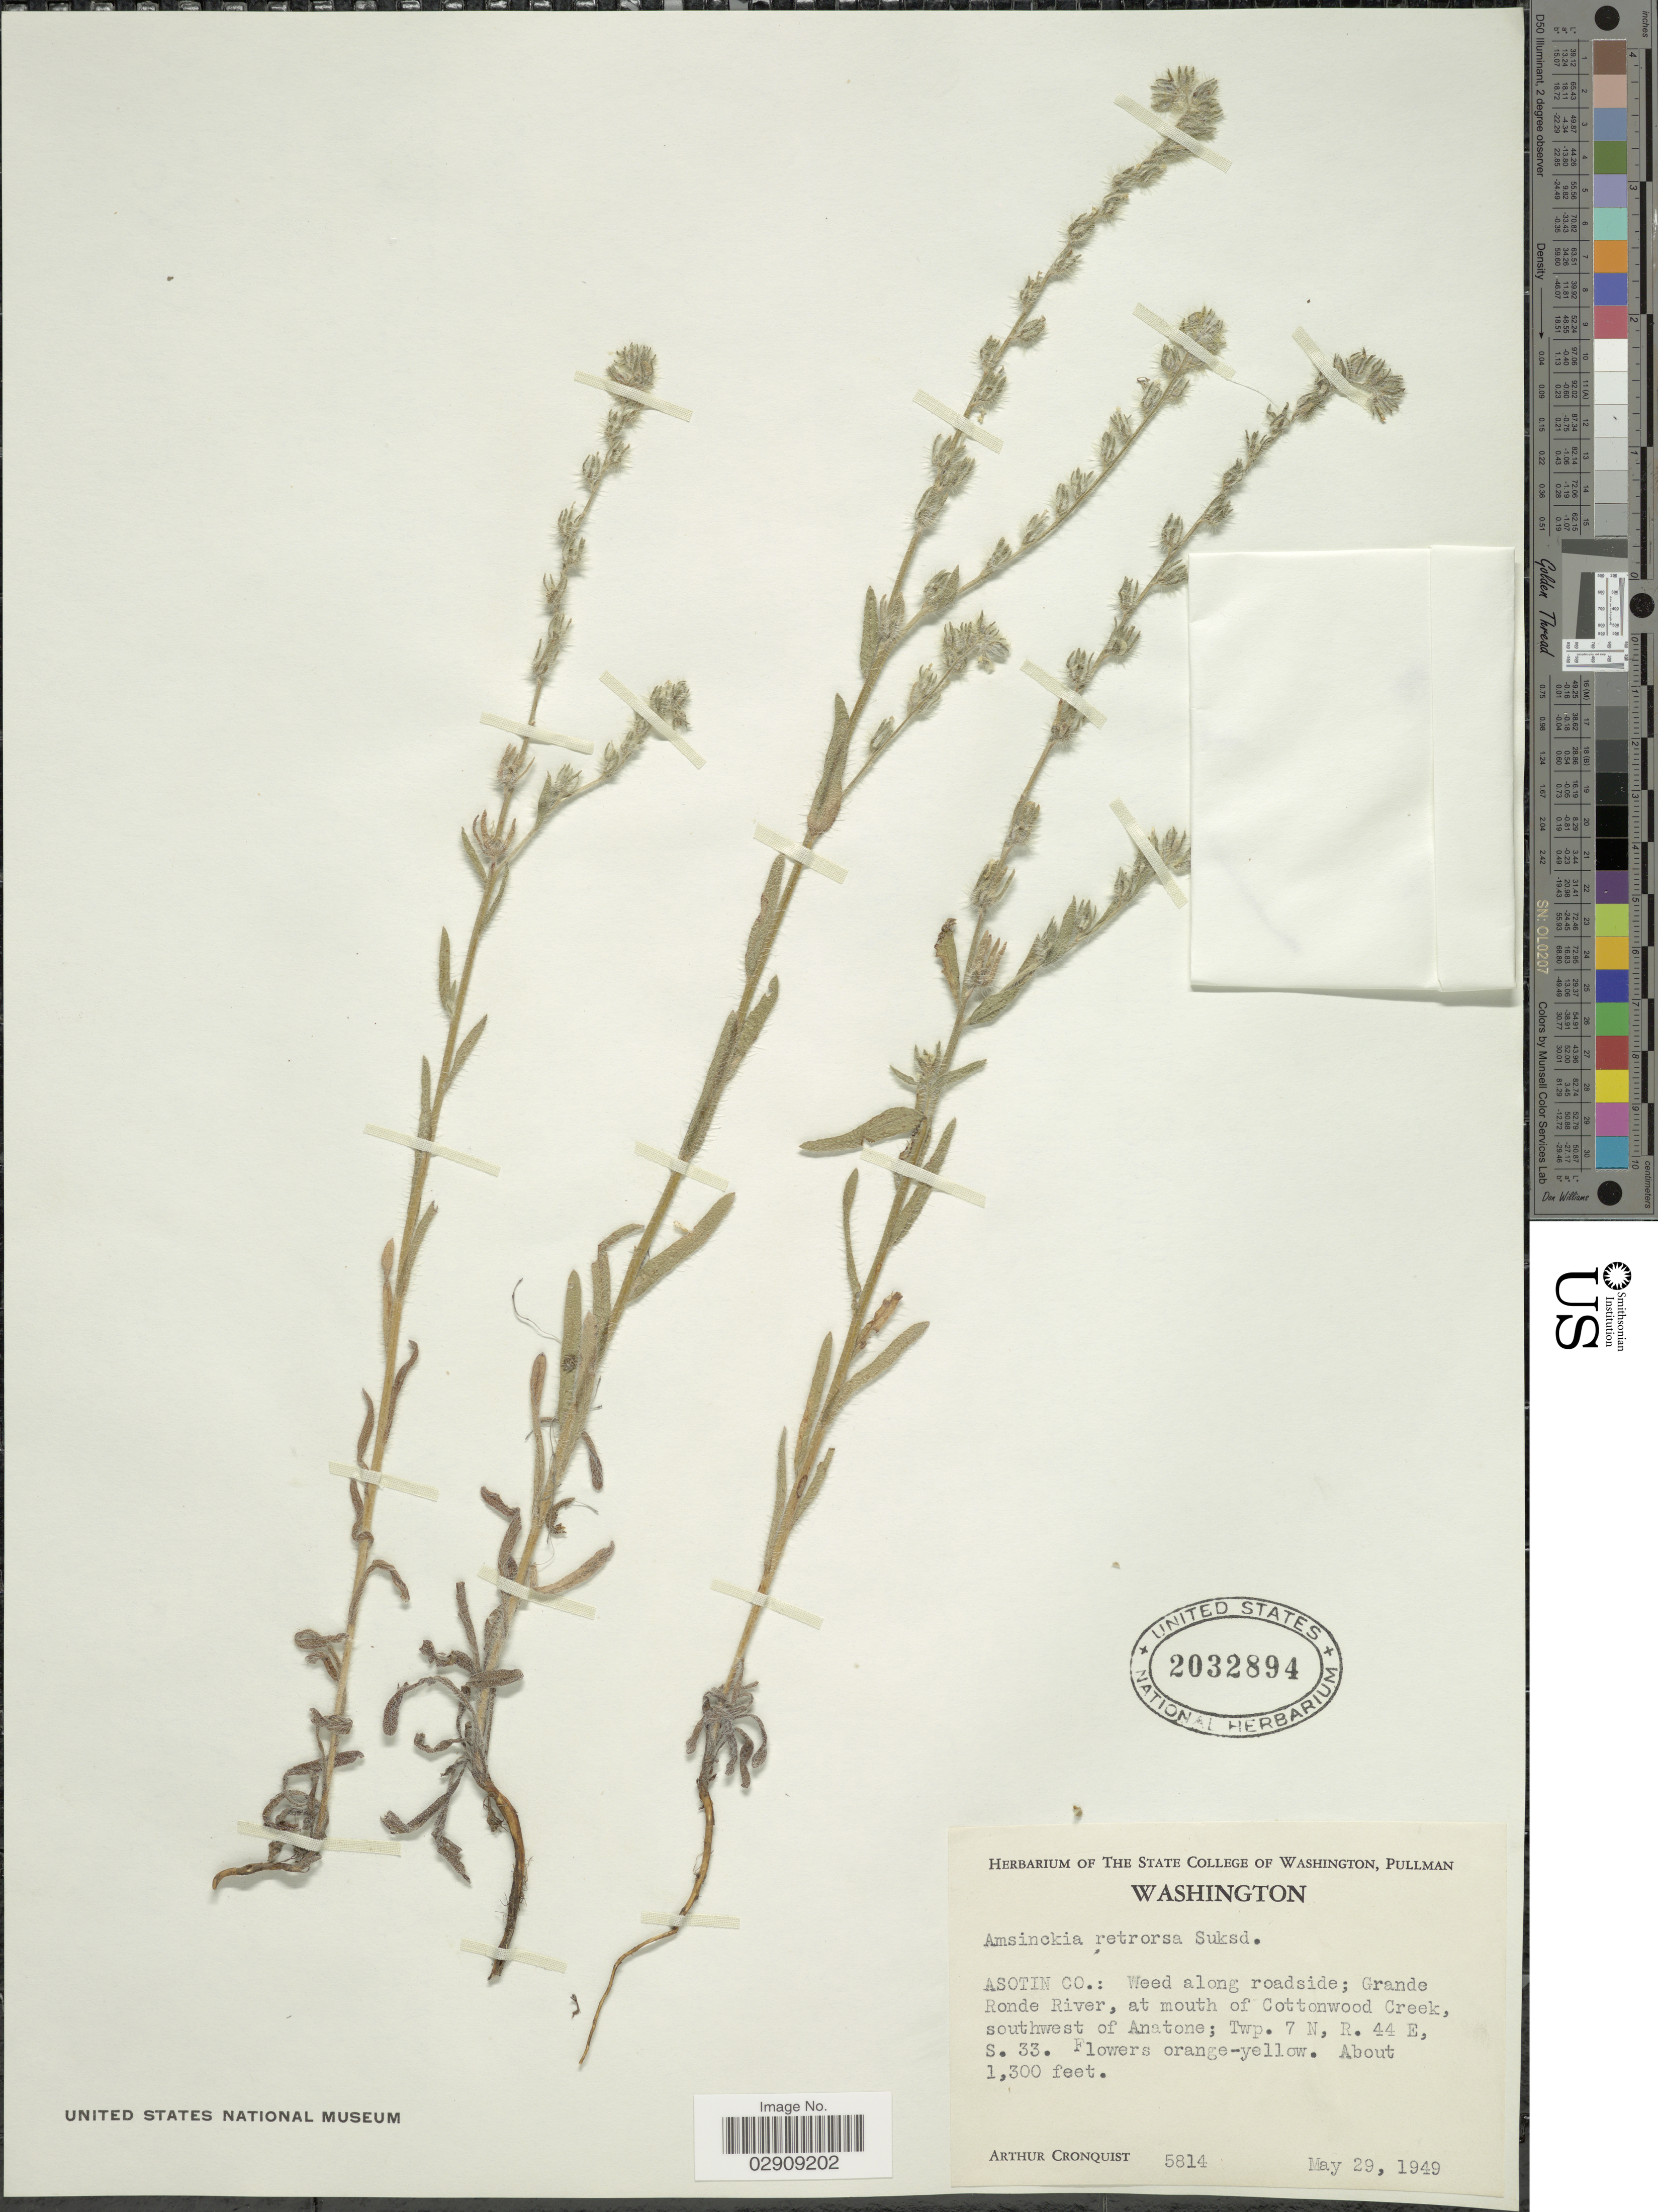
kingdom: Plantae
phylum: Tracheophyta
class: Magnoliopsida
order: Boraginales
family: Boraginaceae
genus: Amsinckia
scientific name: Amsinckia menziesii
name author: A. Nelson & J.F. Macbr.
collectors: A. J. Cronquist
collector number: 5814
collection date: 1949-05-29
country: United States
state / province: Washington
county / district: Asotin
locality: Asotin Co.: Grande Ronde River, at mouth of Cottonwood Creek, southwest of Anatone; Twp. 7 N, R. 44 E, S. 33.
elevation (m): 396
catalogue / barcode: US 2032894